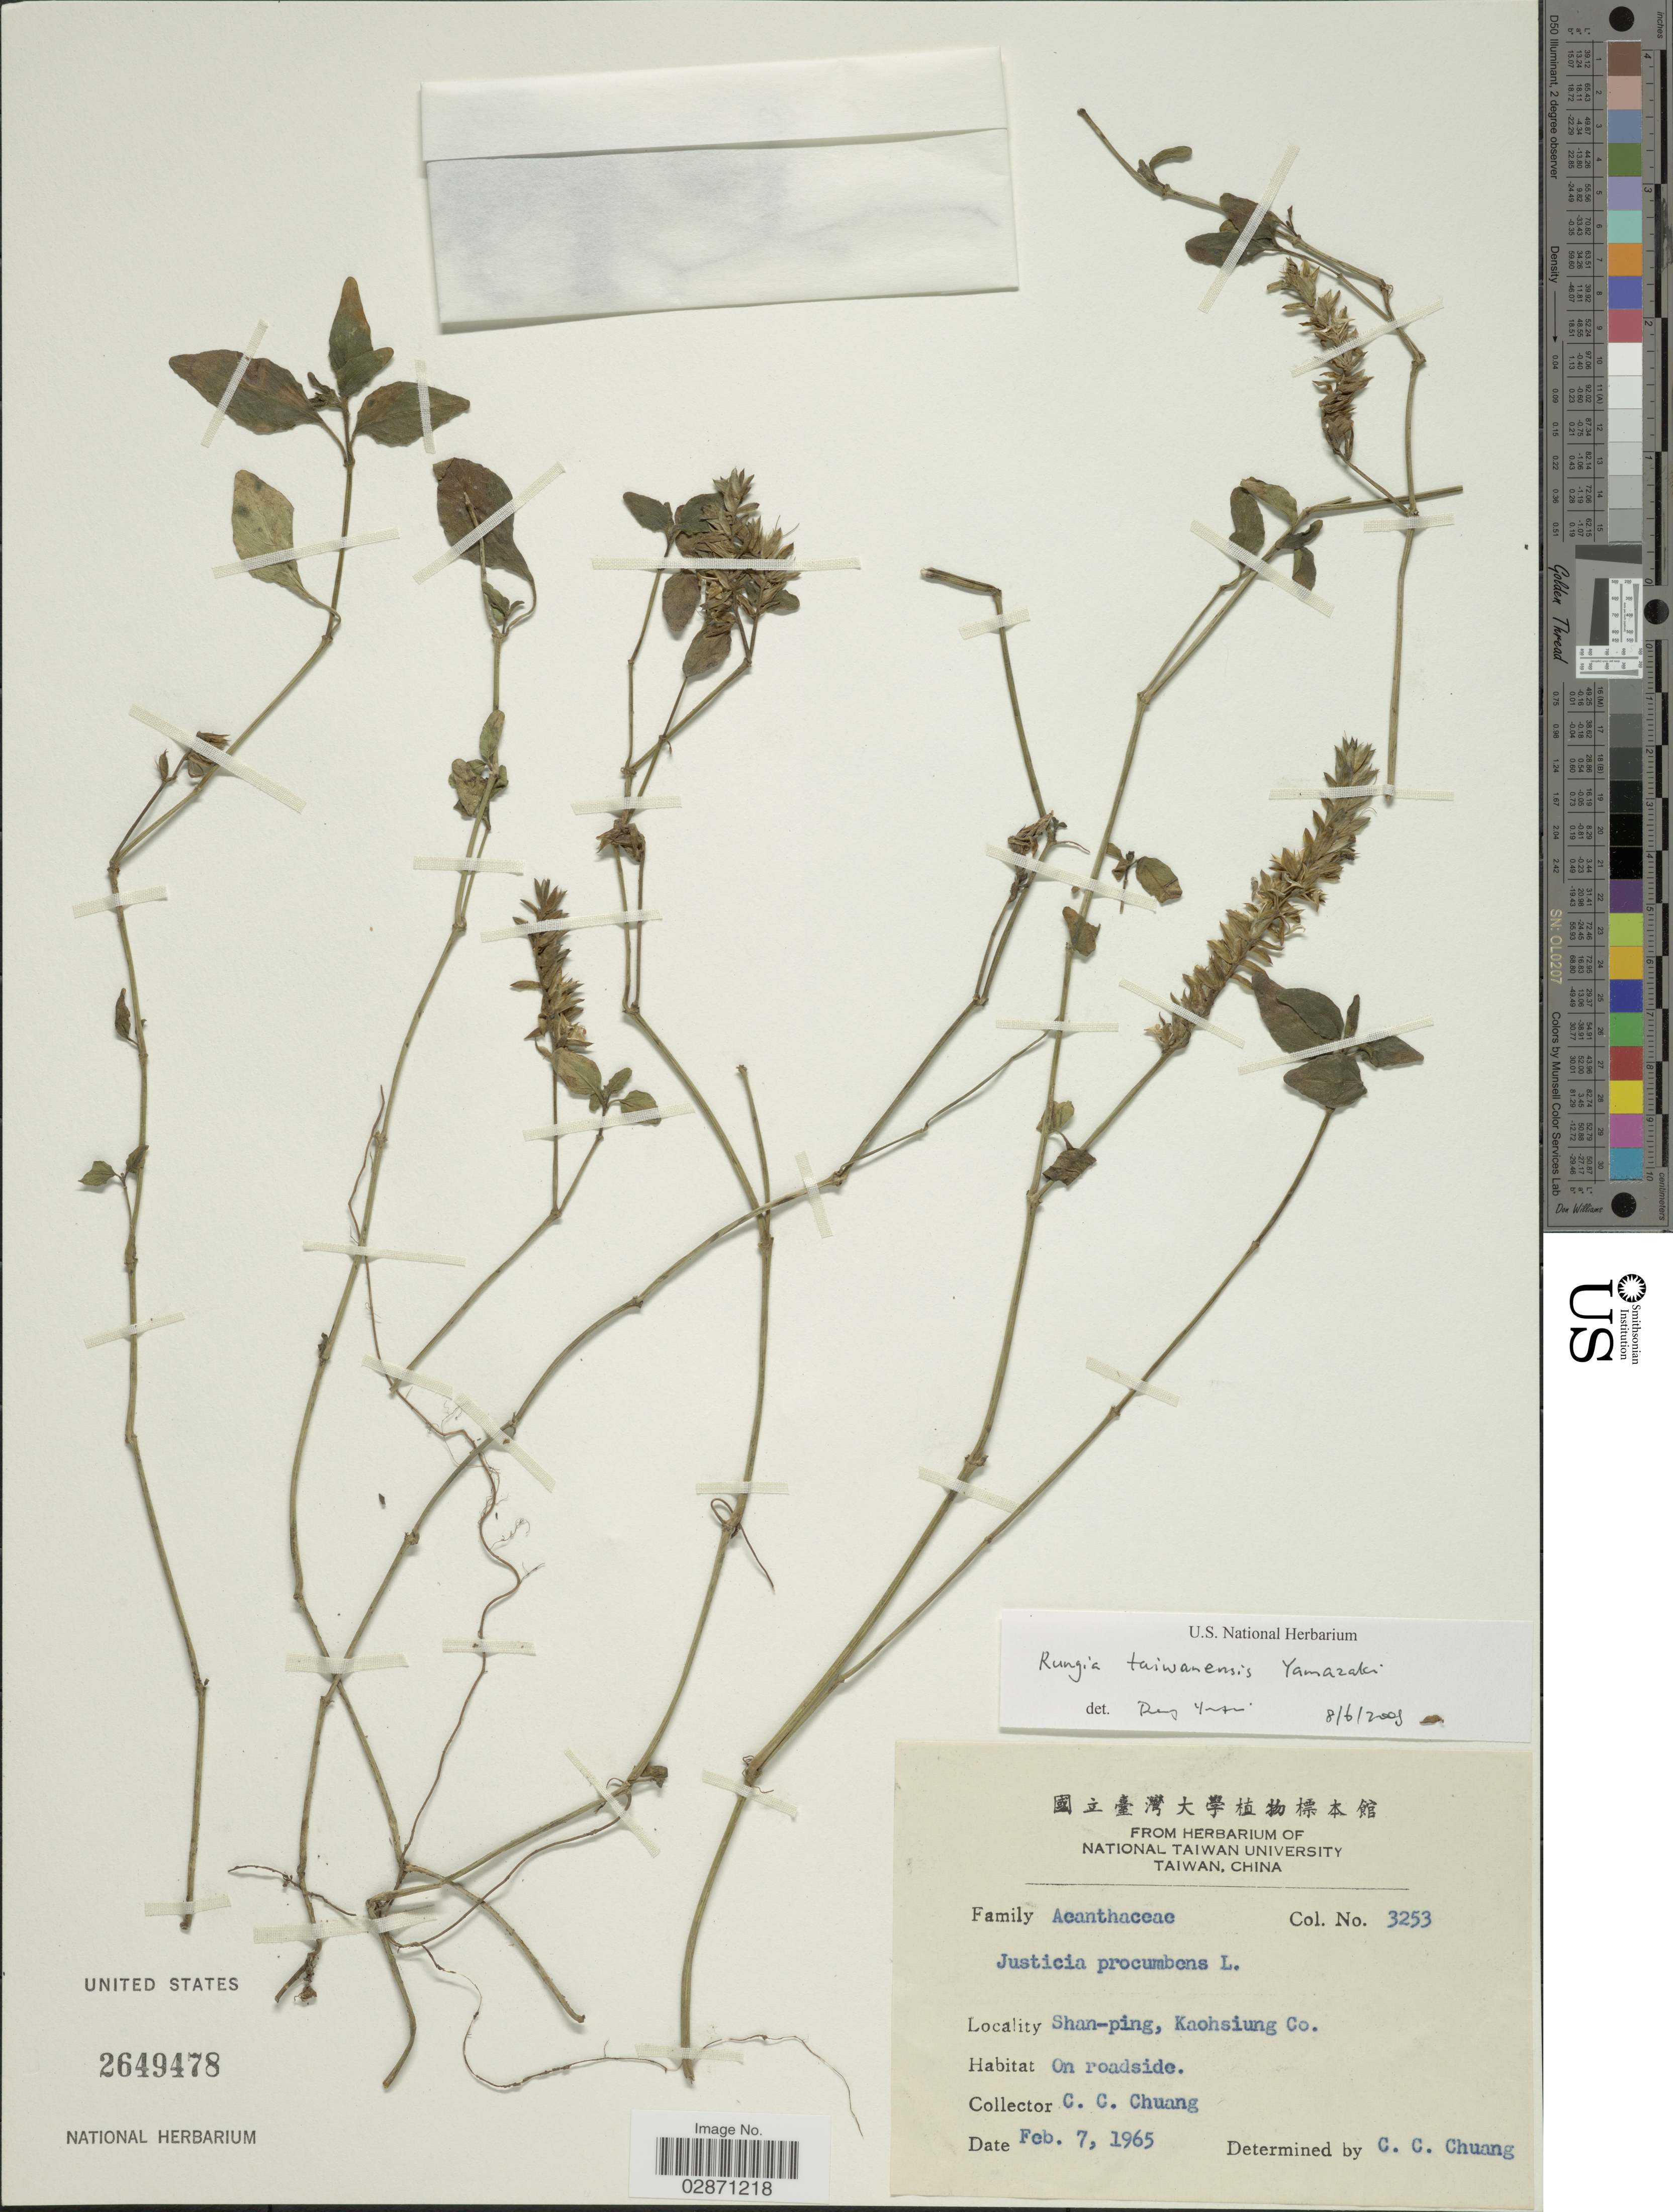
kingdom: Plantae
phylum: Tracheophyta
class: Magnoliopsida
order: Lamiales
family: Acanthaceae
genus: Rungia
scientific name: Rungia taiwanensis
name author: T. Yamaz.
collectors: C. C. Chuang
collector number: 3253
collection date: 1965-02-07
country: Taiwan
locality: Shan-ping, Kaohsiung Co.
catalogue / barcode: US 2649478